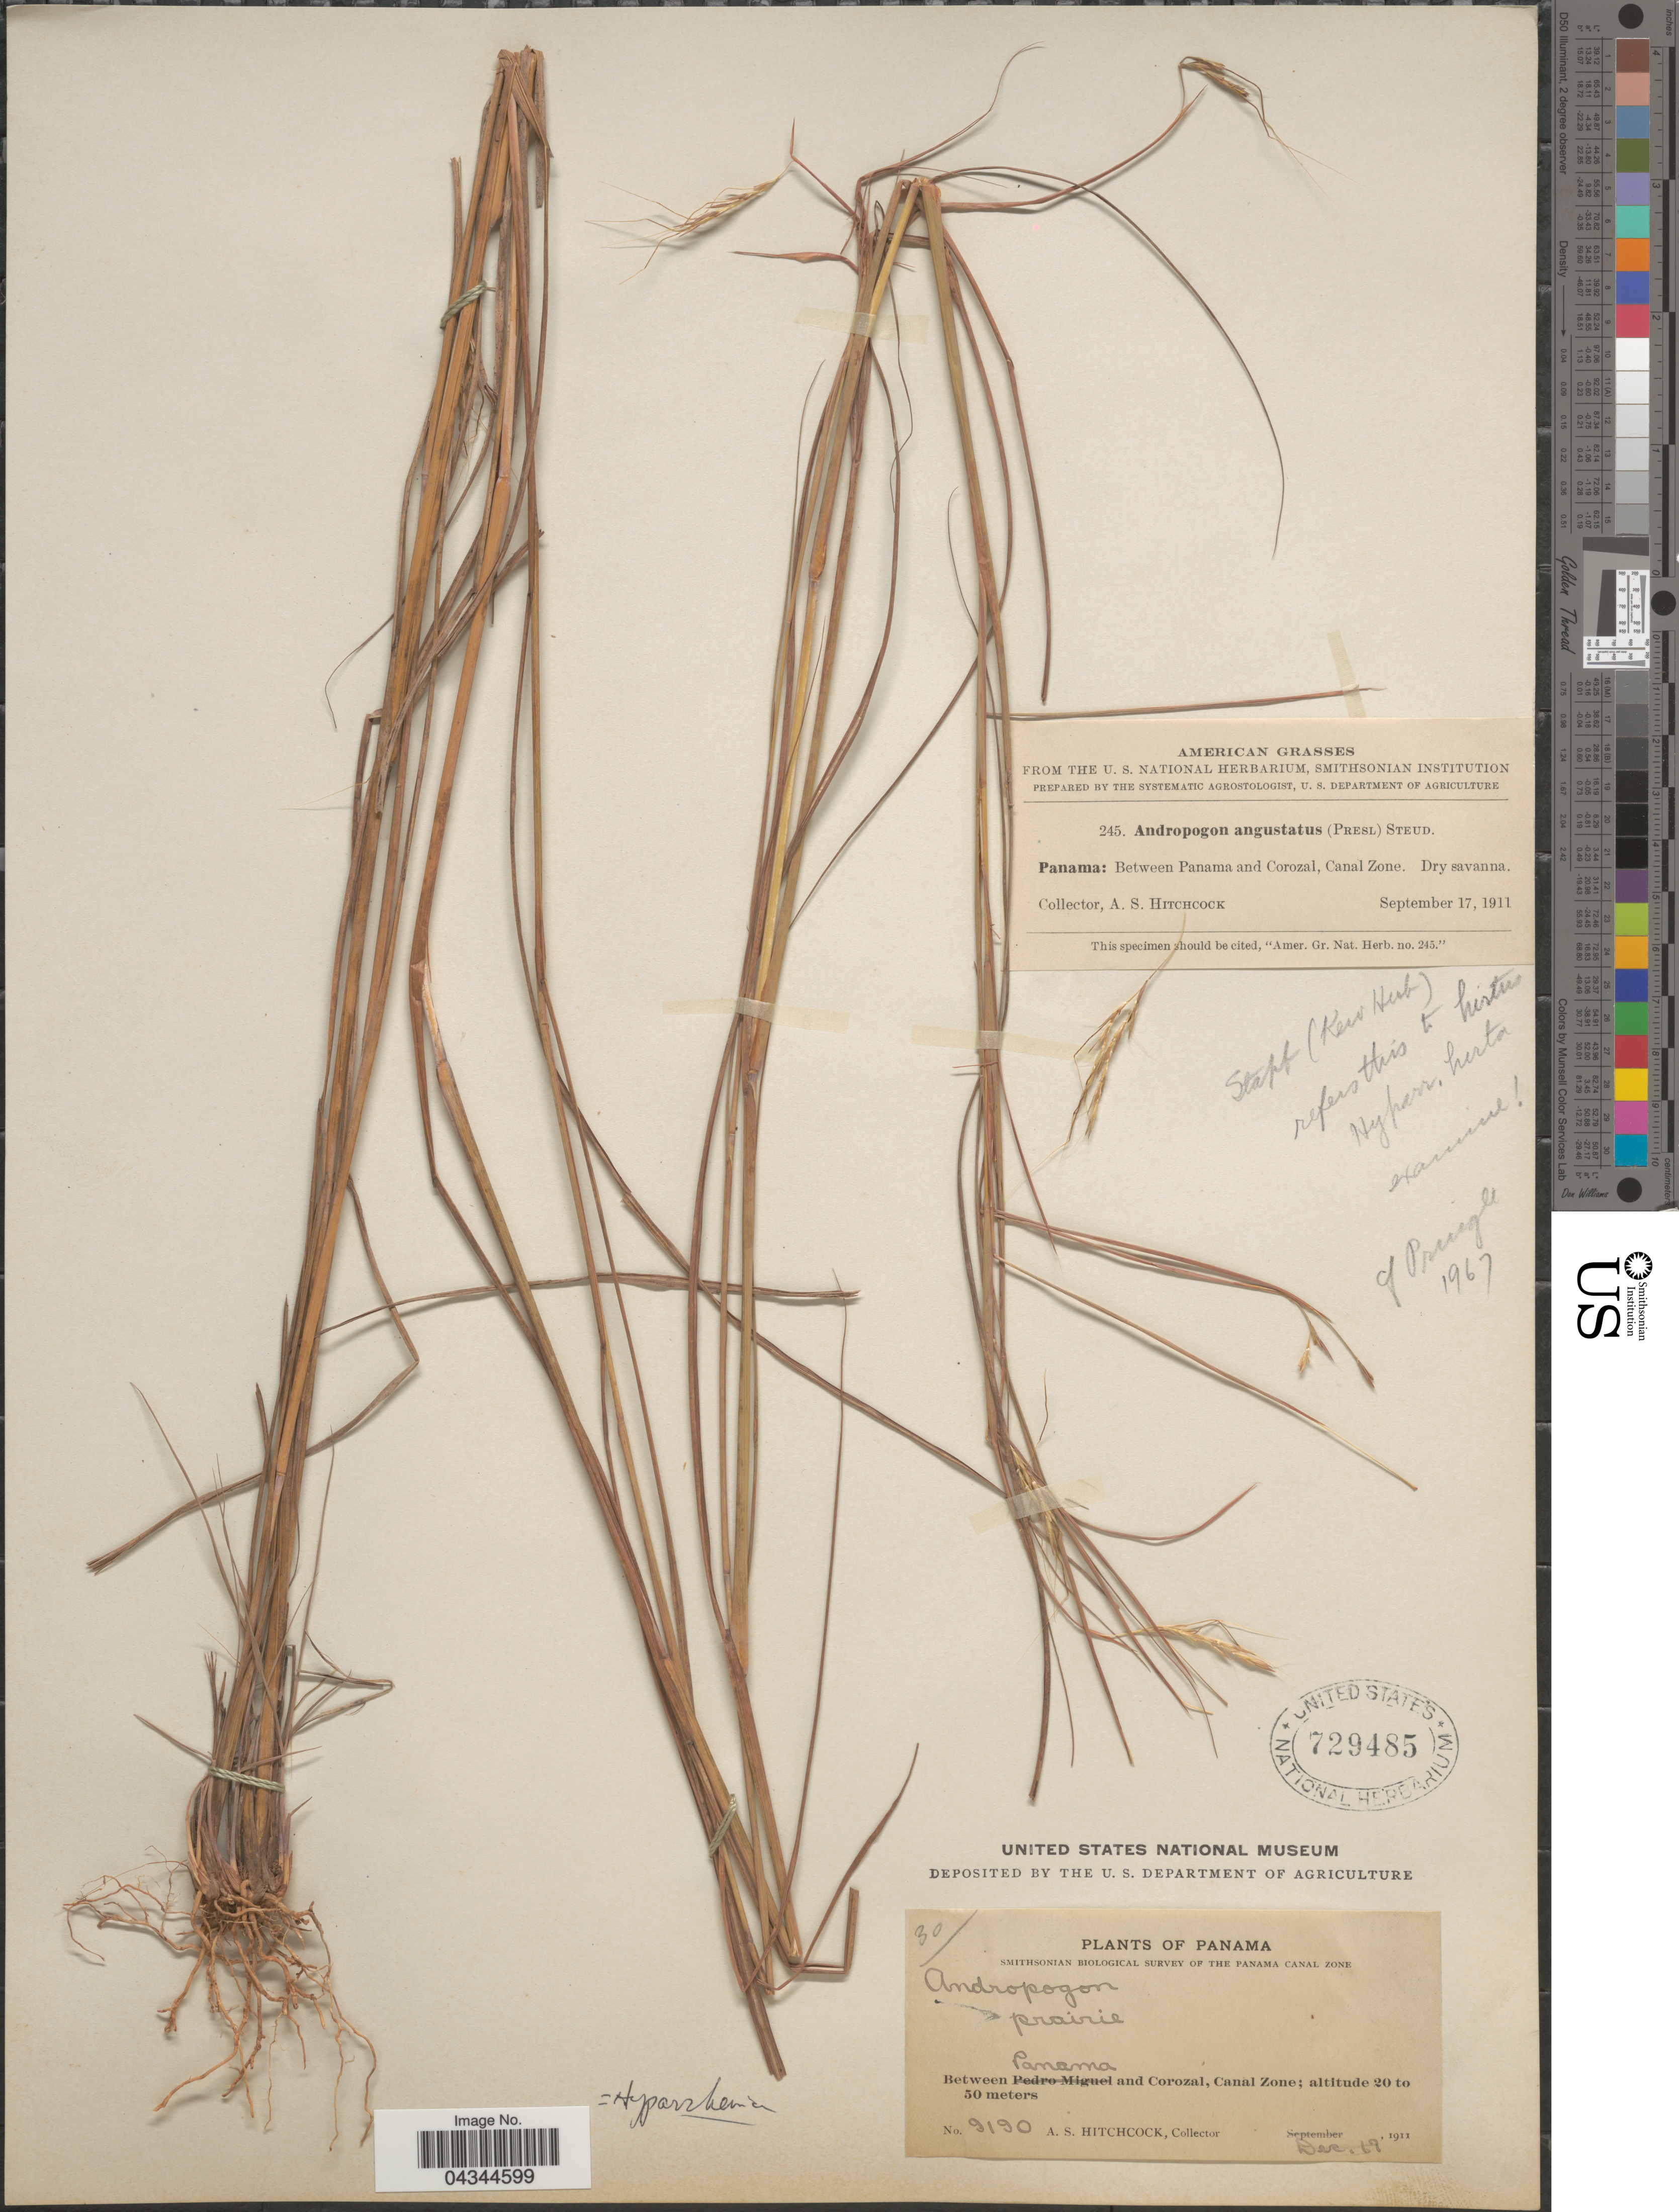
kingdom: Plantae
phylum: Tracheophyta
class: Liliopsida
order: Poales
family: Poaceae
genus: Andropogon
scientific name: Andropogon angustatus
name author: (J. Presl) Steud.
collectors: A. S. Hitchcock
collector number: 9190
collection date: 1911-12-17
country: Panama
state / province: Colón / Panamá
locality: Smithsonian Biological Survey of the Panama Canal Zone. Between Panama and Corozal, Canal Zone.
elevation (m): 20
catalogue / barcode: US 729485